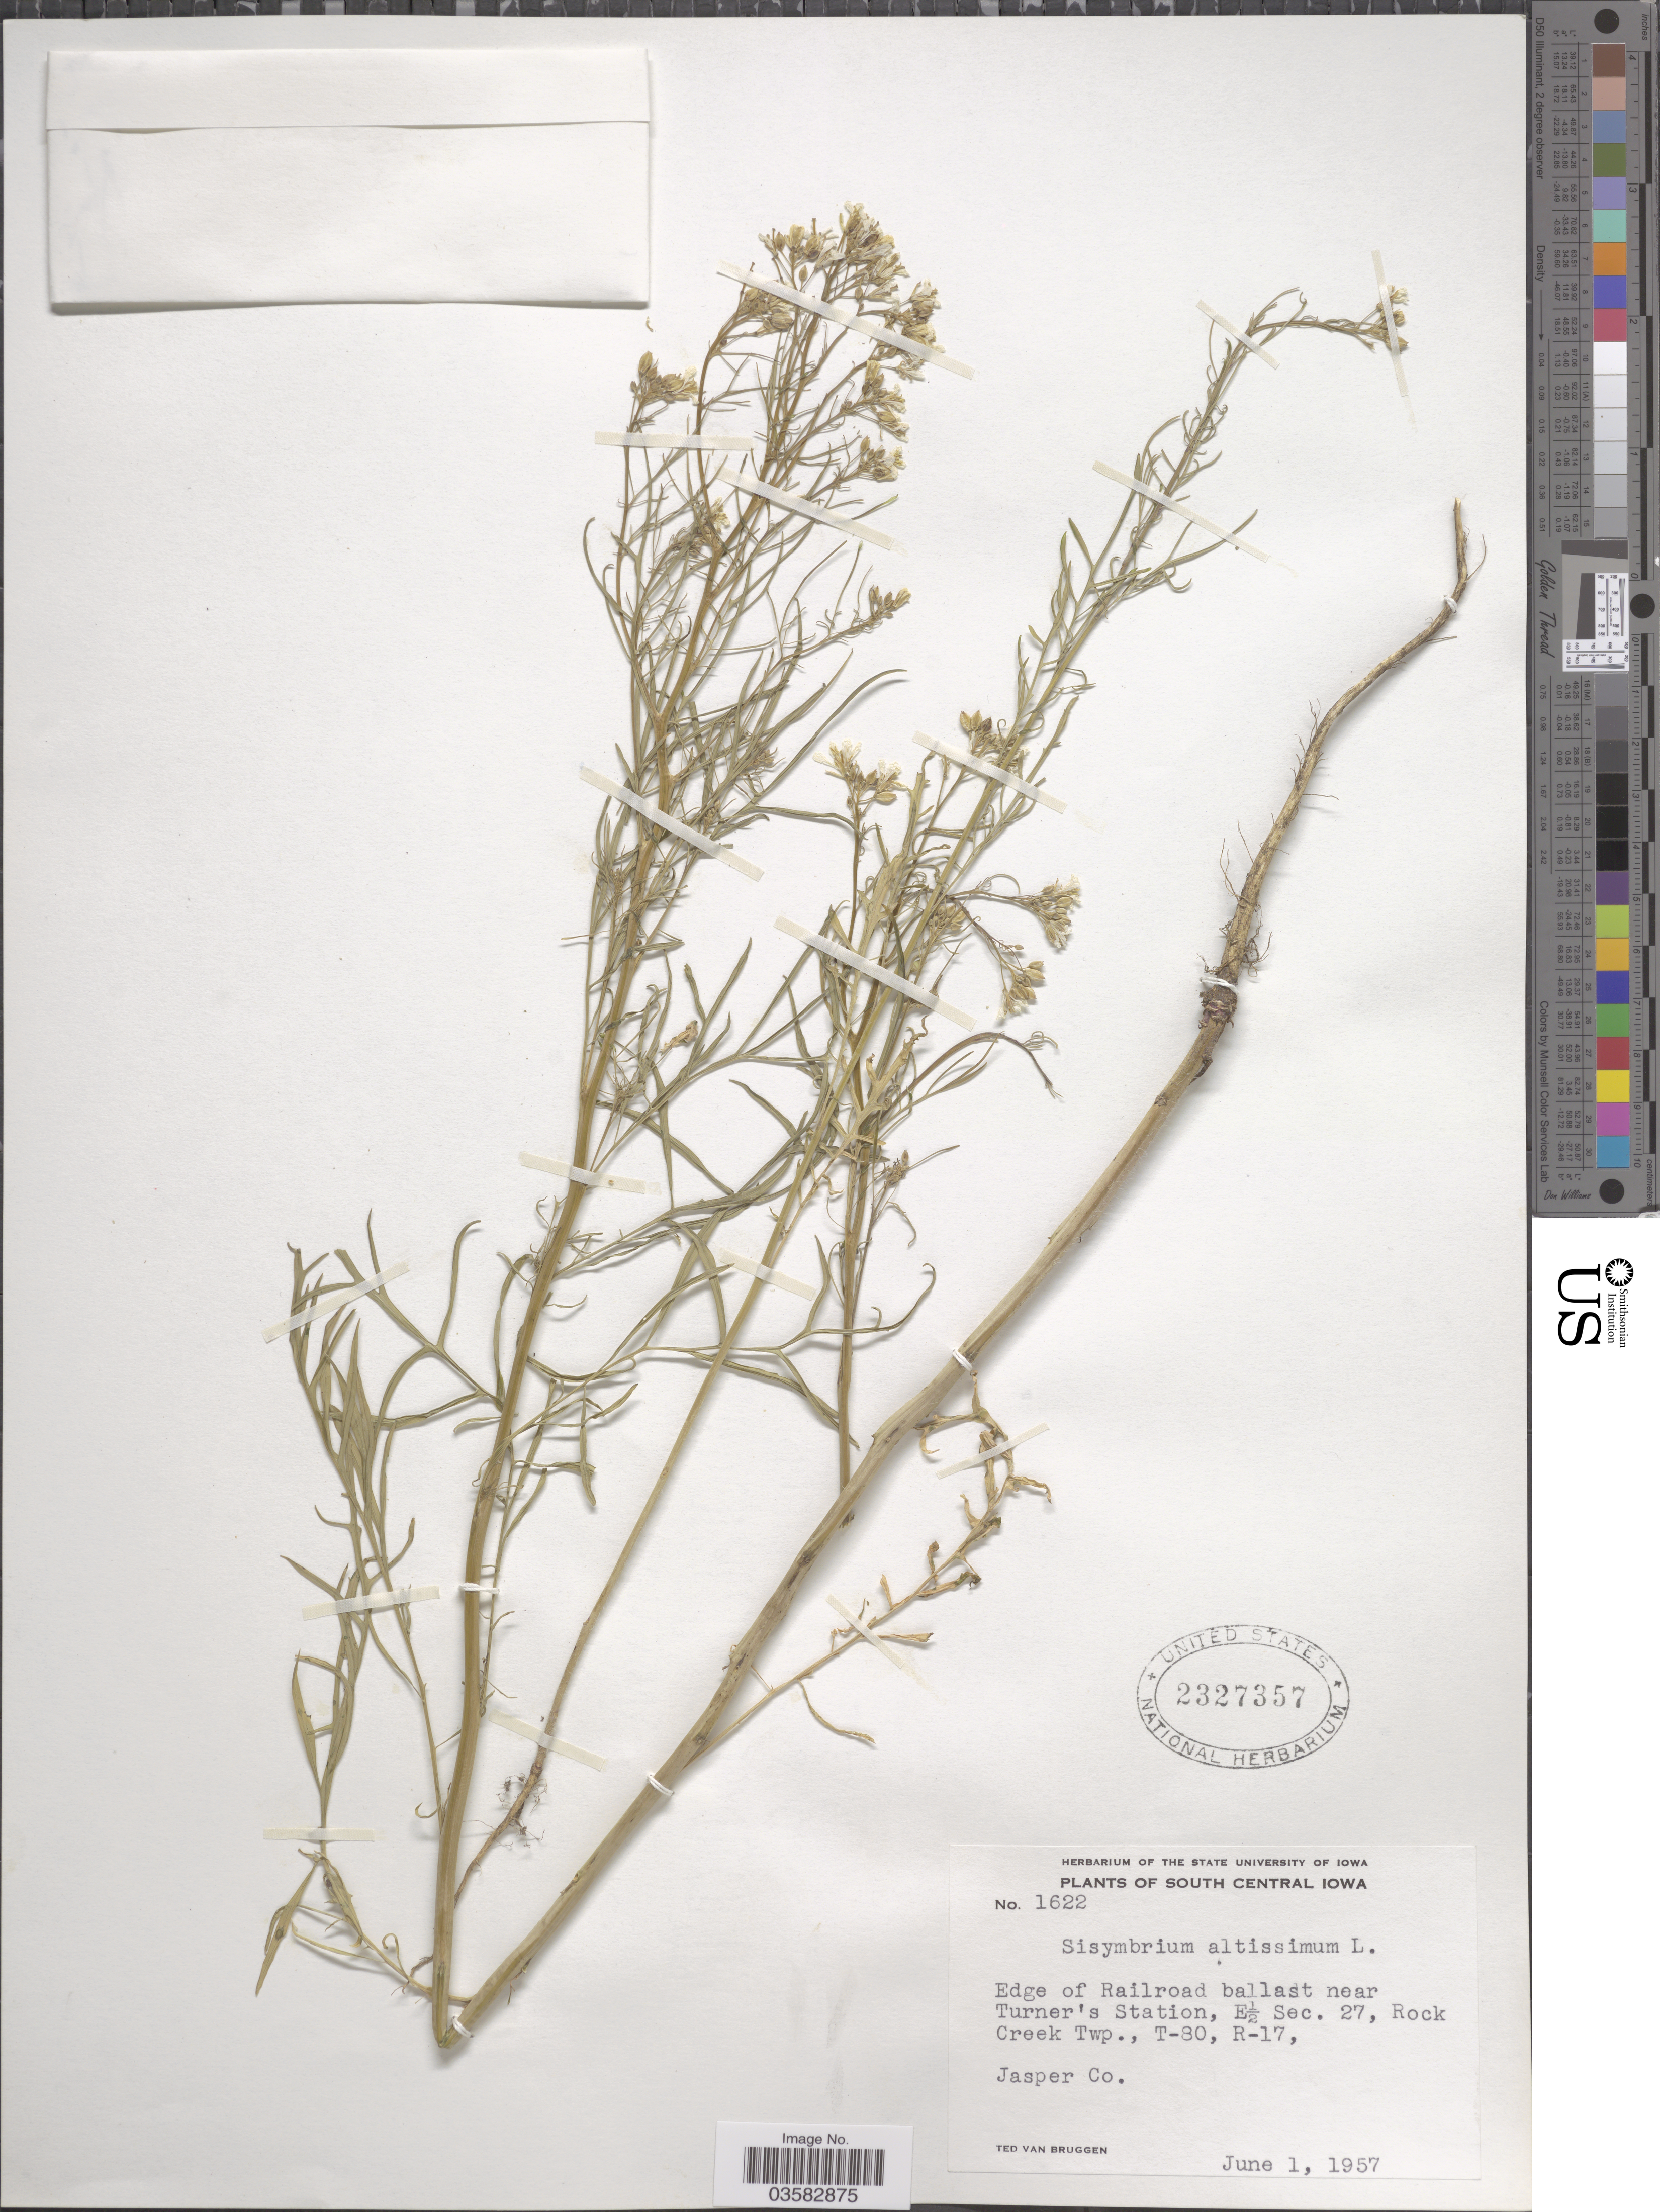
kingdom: Plantae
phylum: Tracheophyta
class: Magnoliopsida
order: Brassicales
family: Brassicaceae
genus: Sisymbrium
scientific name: Sisymbrium altissimum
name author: L.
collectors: T. van Bruggen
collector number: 1622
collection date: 1957-06-01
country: United States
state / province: Iowa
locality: South Central Iowa. Edge of Railroad ballast near Turner's Station, E½ Sec. 27, Rock Creek Twp., T-80, R-17. Jasper Co.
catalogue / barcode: US 2327357